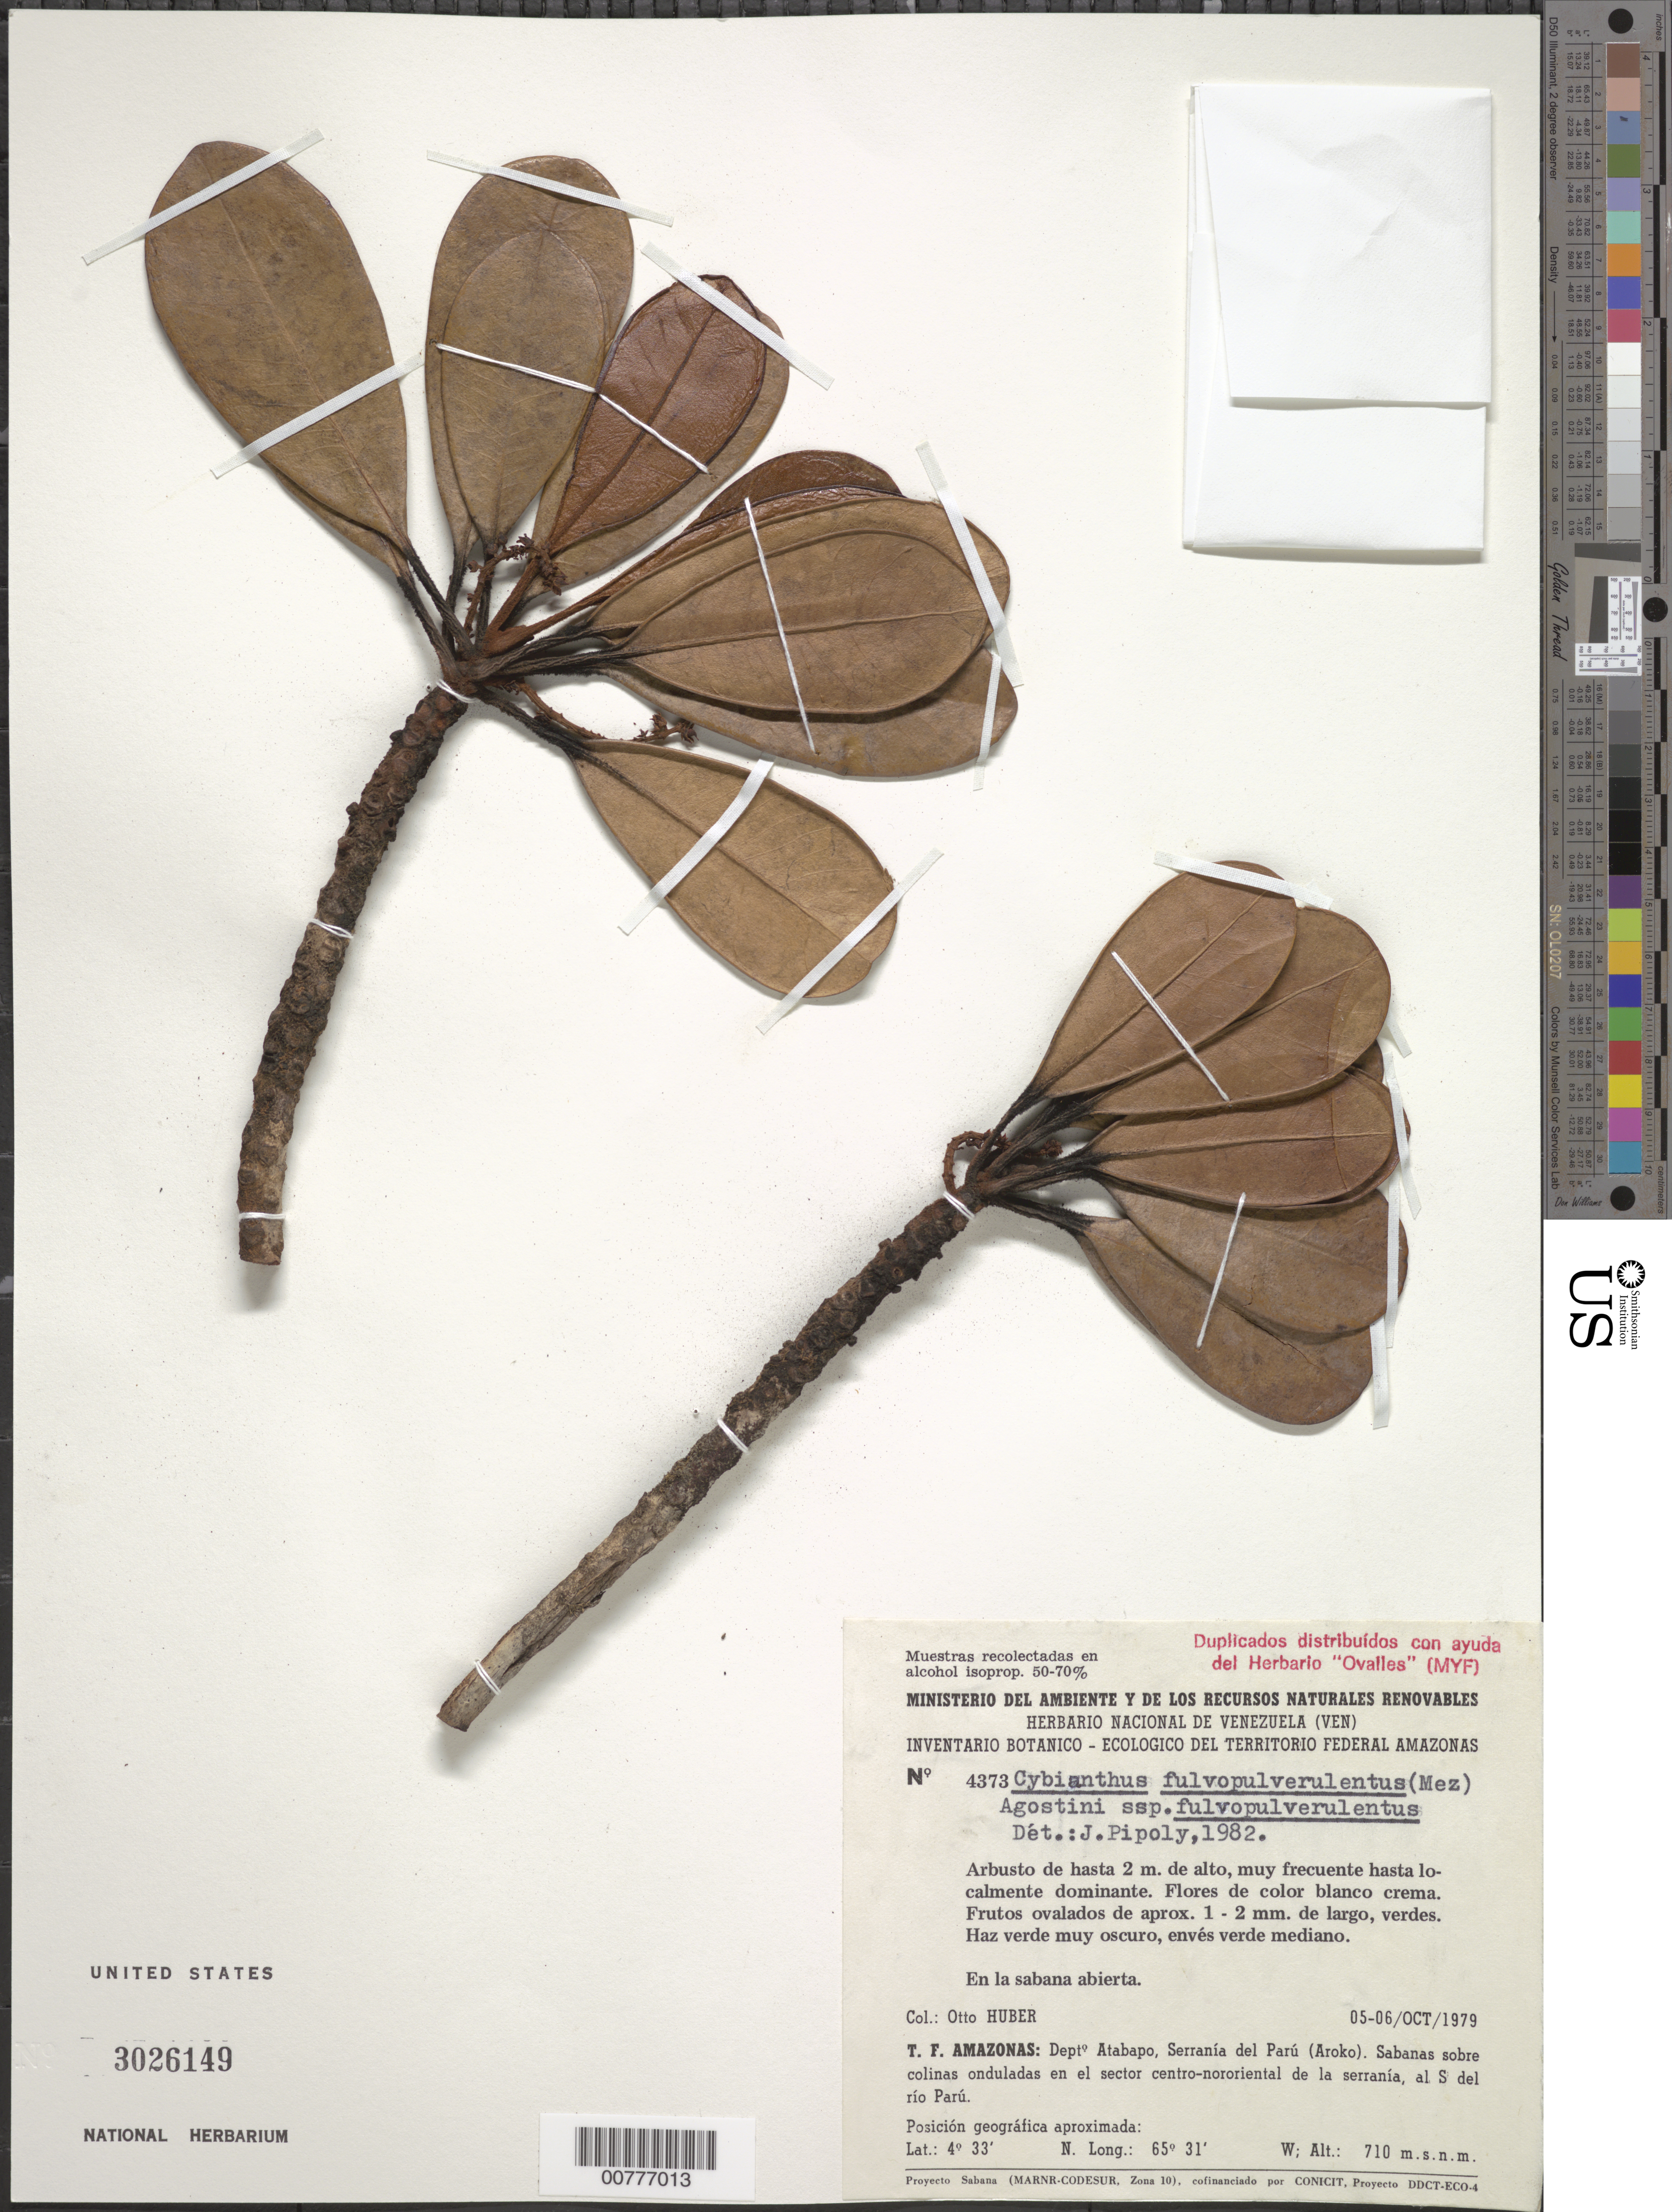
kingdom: Plantae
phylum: Tracheophyta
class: Magnoliopsida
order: Ericales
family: Primulaceae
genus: Cybianthus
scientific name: Cybianthus fulvopulverulentus subsp. fulvopulverulentus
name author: (Mez) G. Agostini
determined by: Pipoly, J. J., III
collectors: O. Huber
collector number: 4373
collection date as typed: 5-Oct-79 to 6-Oct-79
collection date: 1979-10-05/1979-10-06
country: Venezuela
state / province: Amazonas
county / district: Atabapo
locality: Serranía del Parú (Aroko); sector centro-nororiental de la serrania, al S del Río Parú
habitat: Sabana abierta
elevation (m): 710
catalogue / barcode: US 3026149